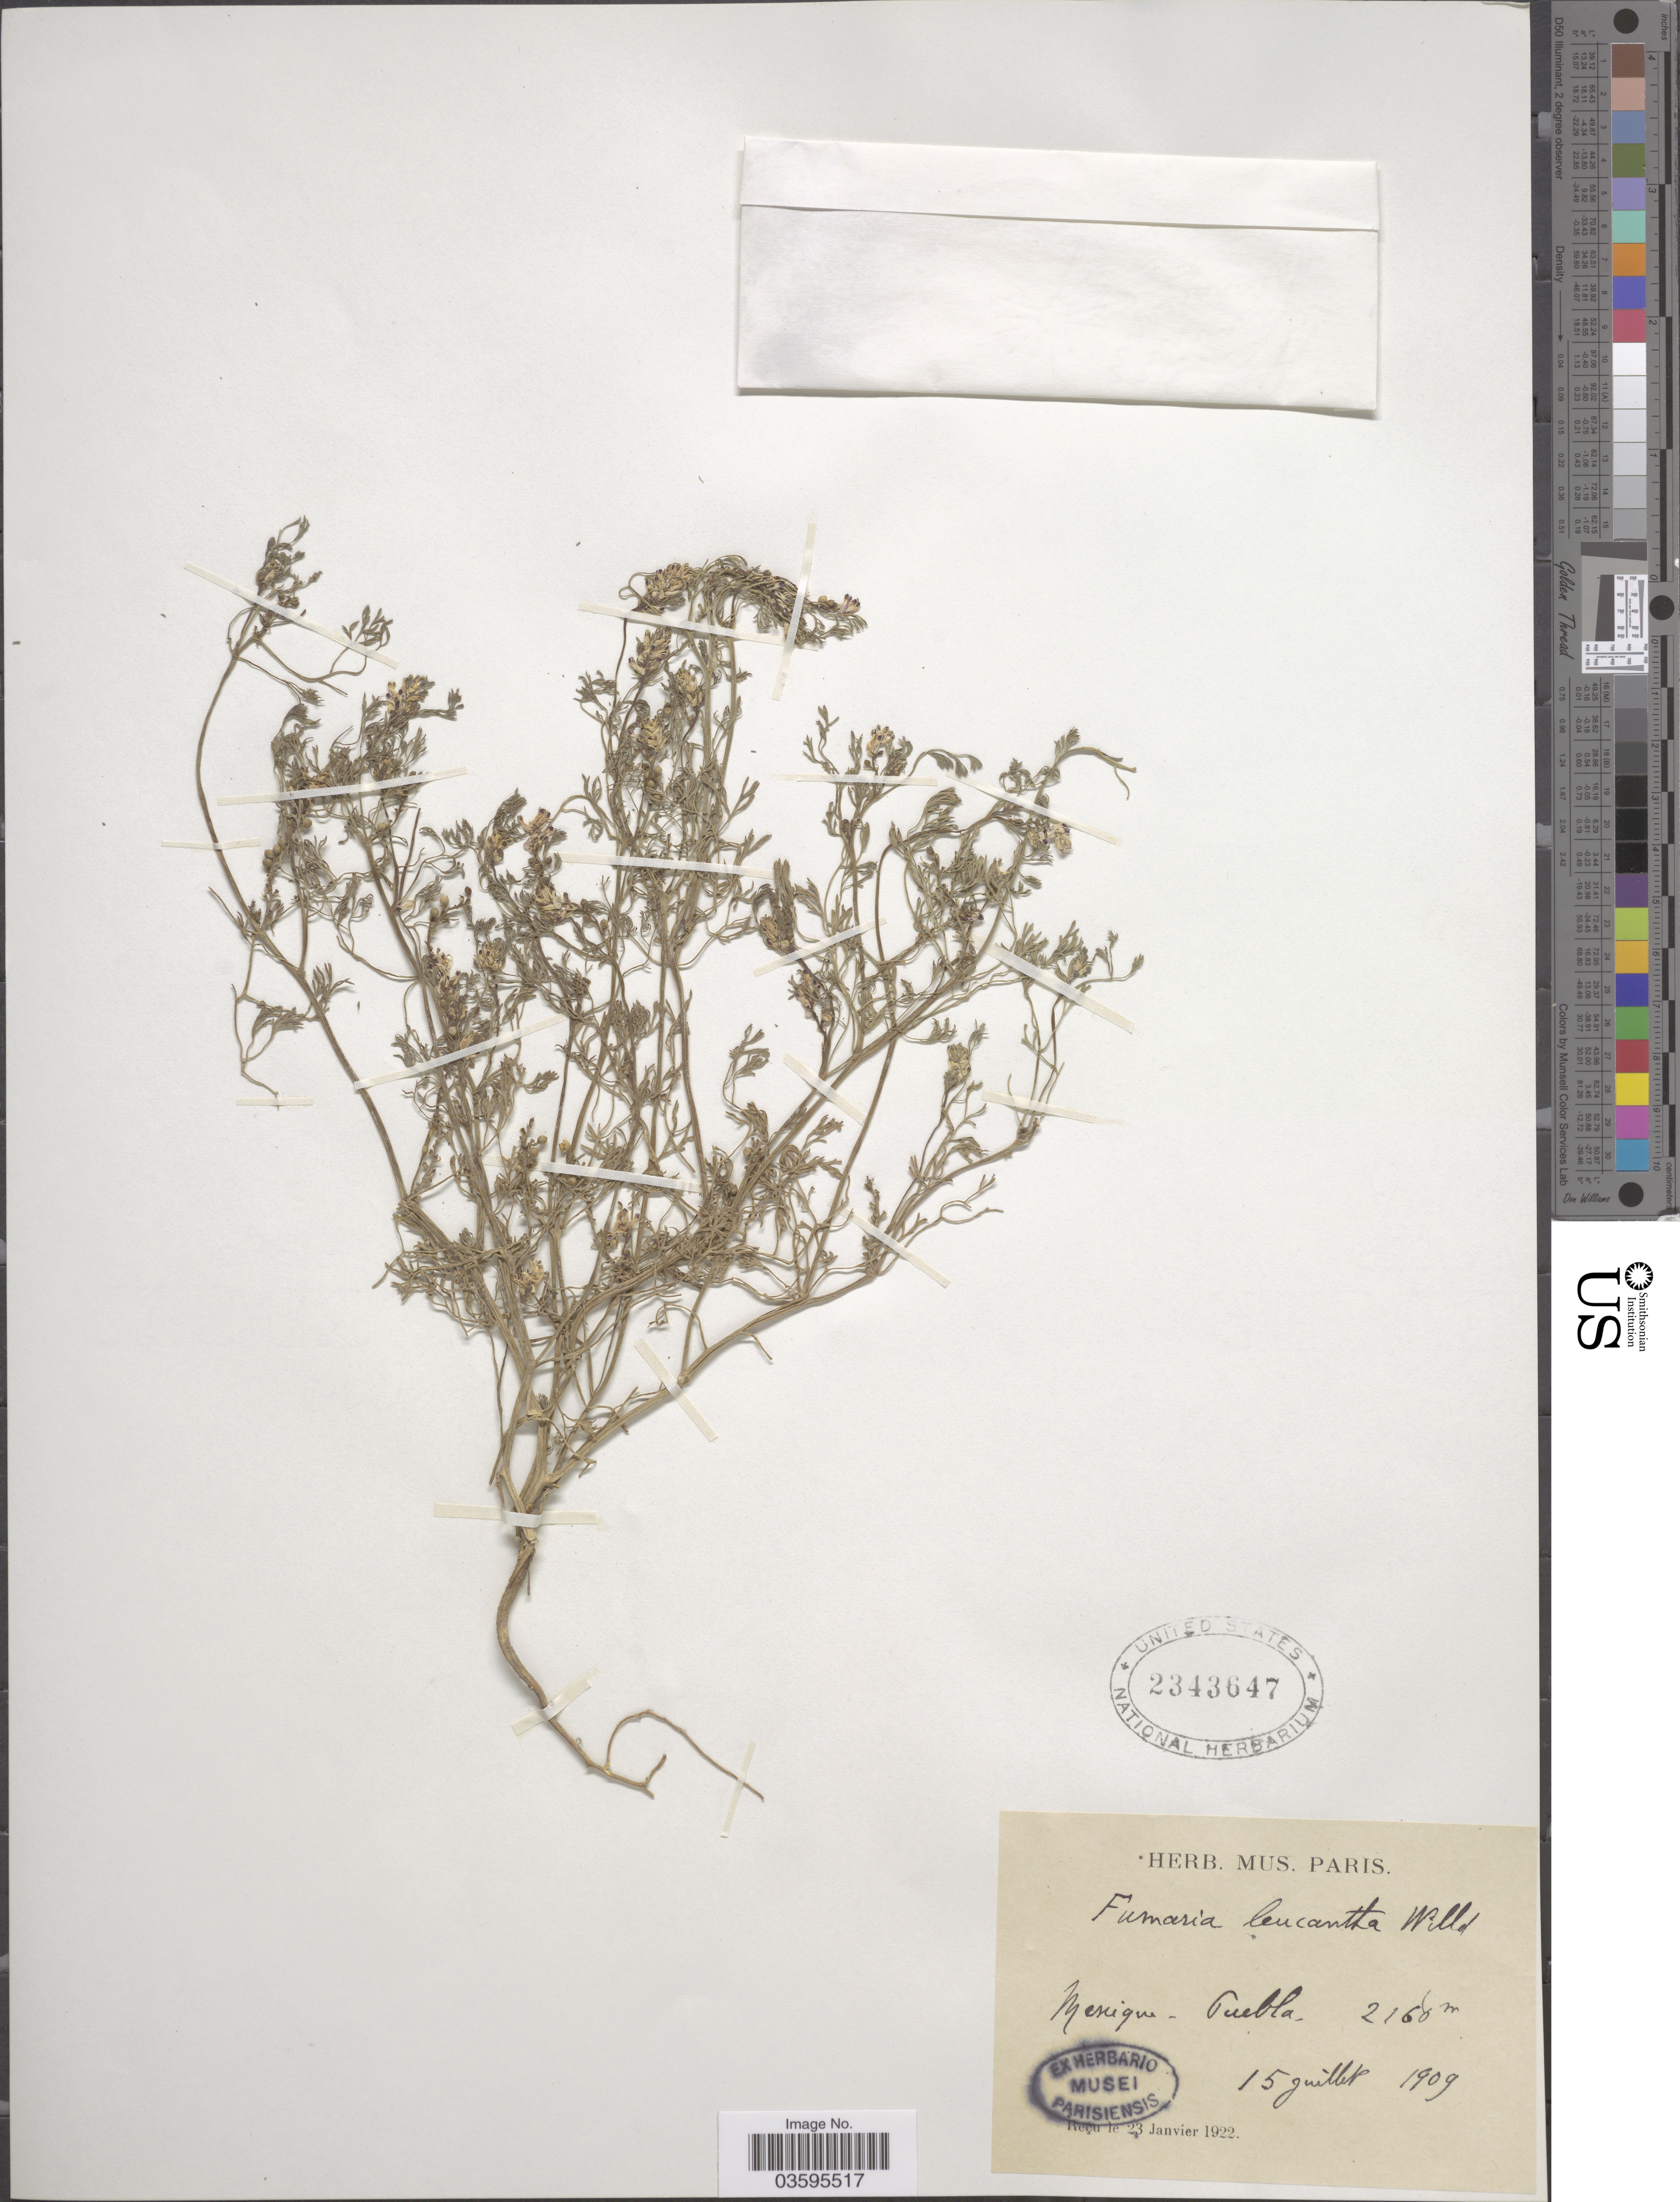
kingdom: Plantae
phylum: Tracheophyta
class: Magnoliopsida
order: Ranunculales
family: Papaveraceae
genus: Fumaria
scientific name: Fumaria leucantha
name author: Viv.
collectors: ex herb. Mus. Paris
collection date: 1909-07-15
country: Mexico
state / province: Puebla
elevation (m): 2160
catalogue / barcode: US 2343647